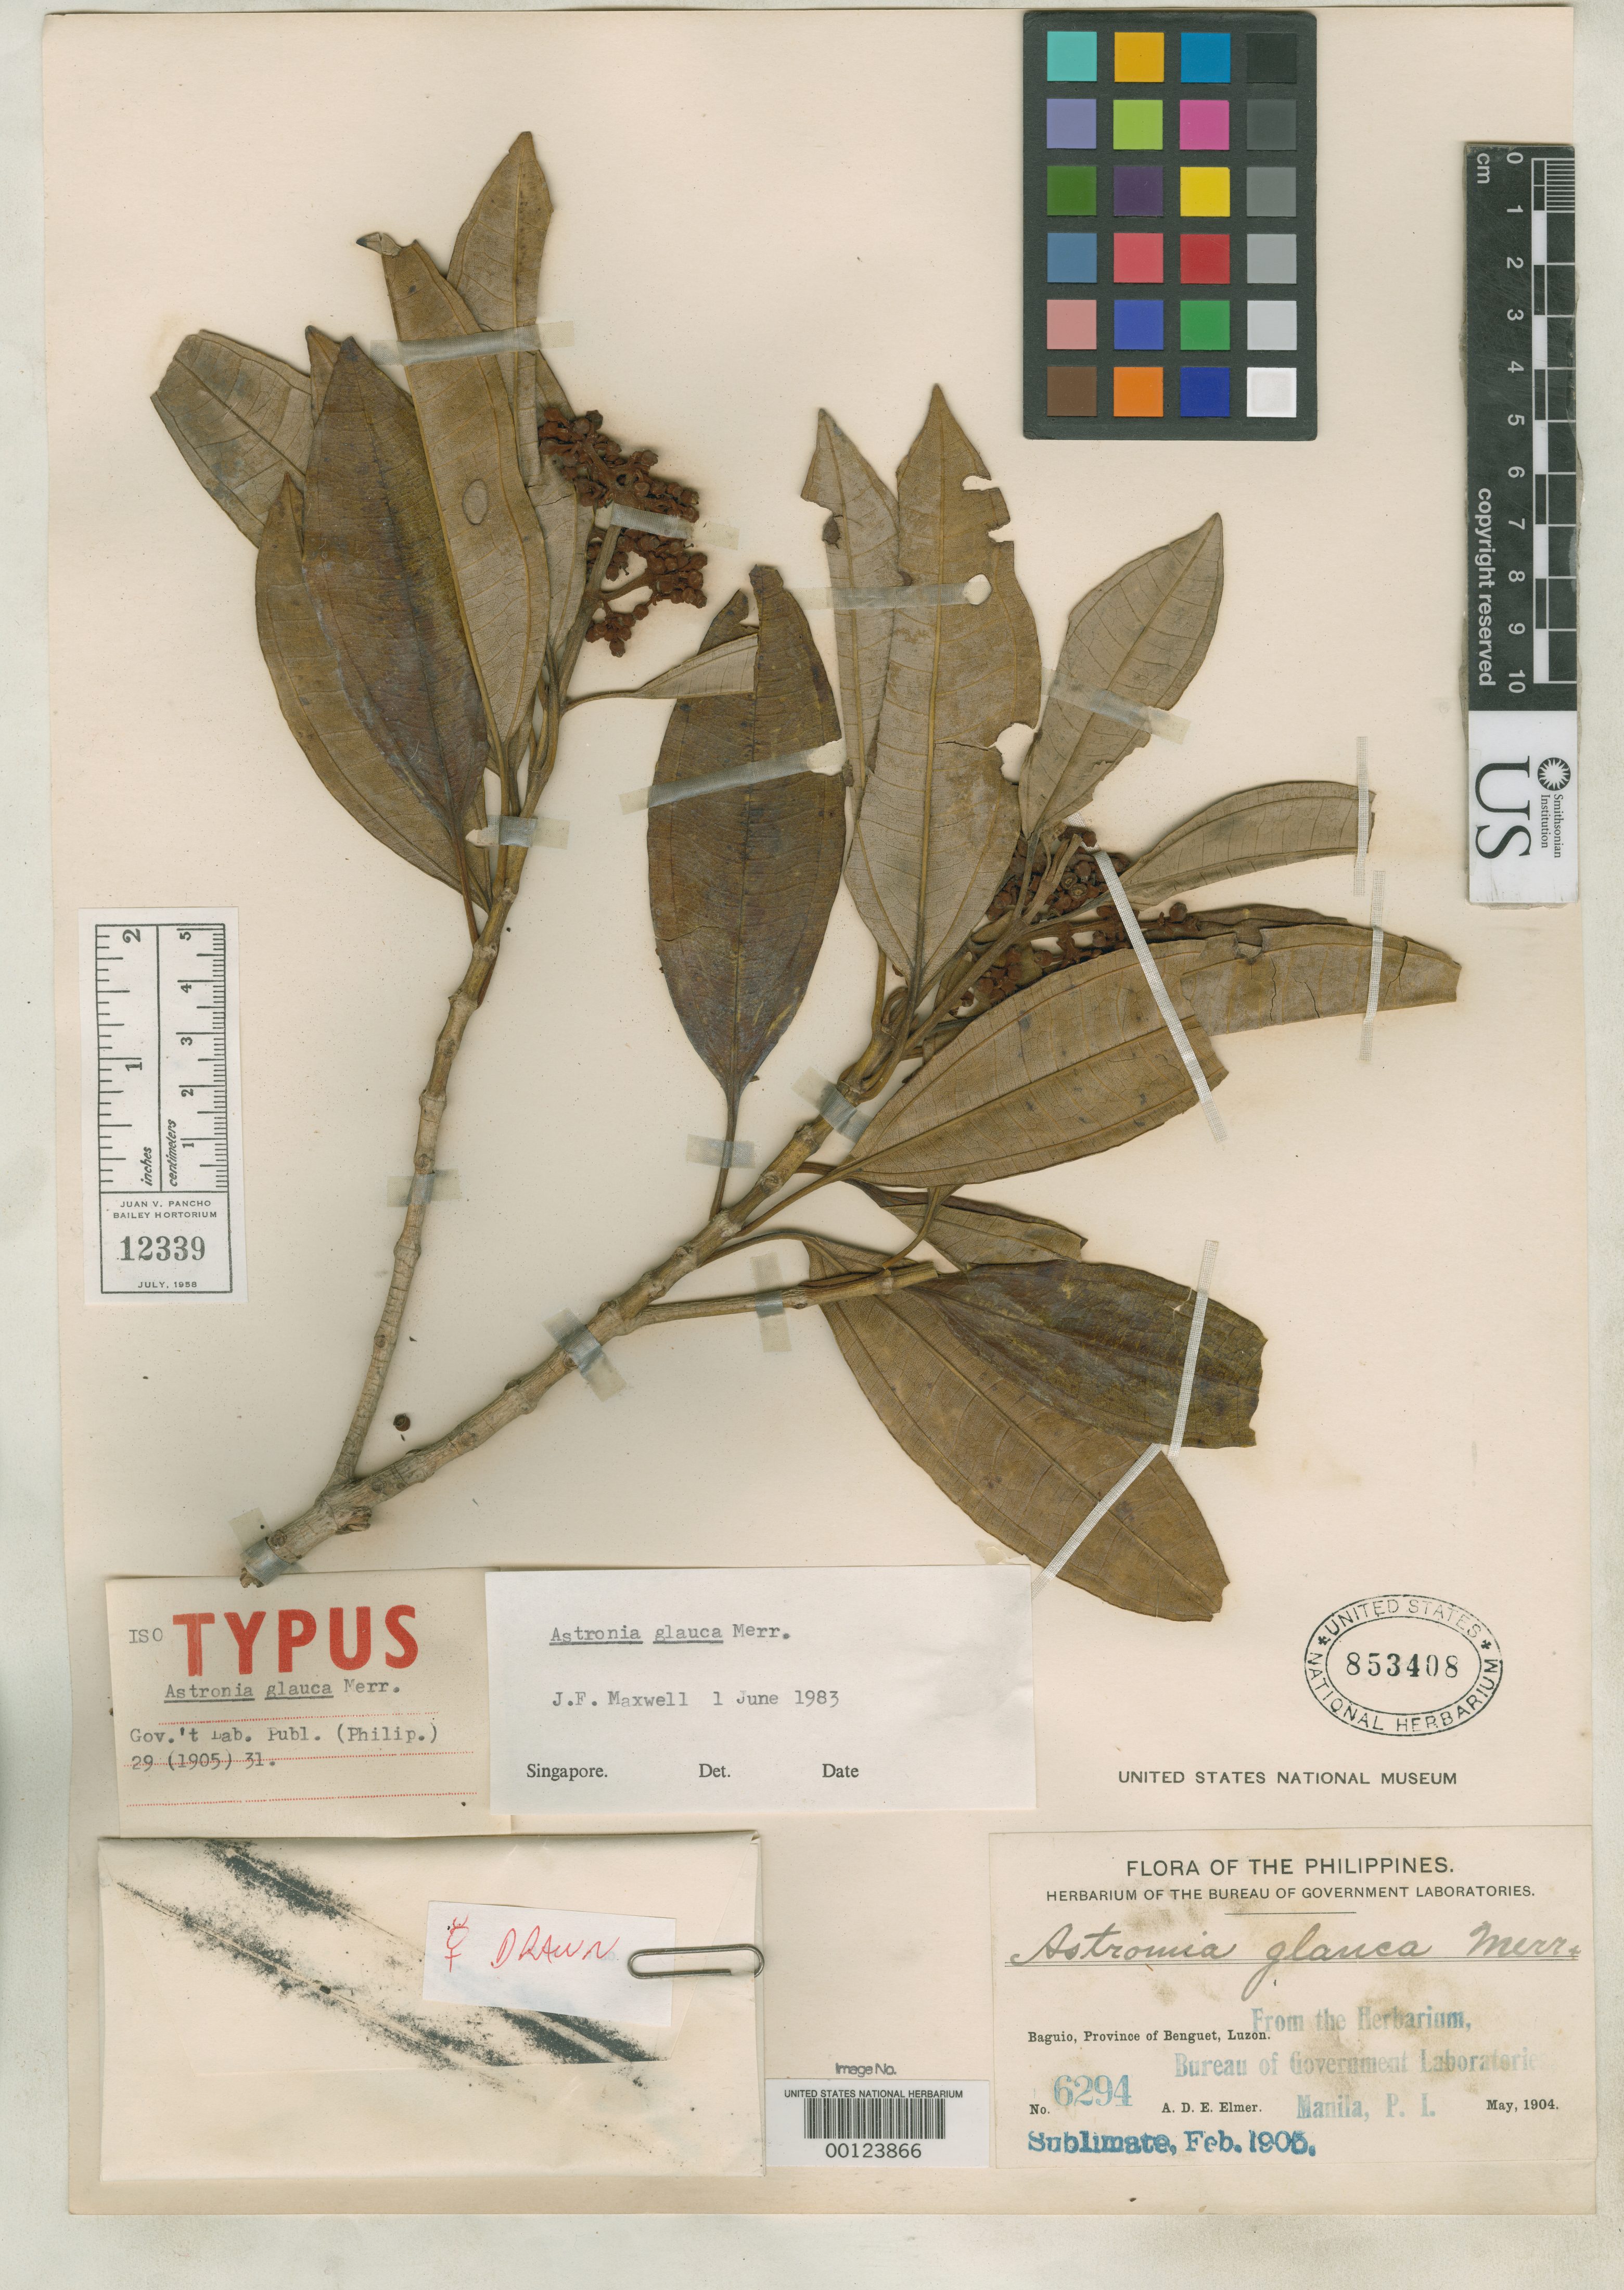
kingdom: Plantae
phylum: Tracheophyta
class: Magnoliopsida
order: Myrtales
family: Melastomataceae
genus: Astronia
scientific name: Astronia glauca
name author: Merr.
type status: Isotype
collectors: A. D. E. Elmer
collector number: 6294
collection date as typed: May 1904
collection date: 1904-05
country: Philippines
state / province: Cordillera (Administrative Region)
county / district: Benguet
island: Luzon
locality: Baguio.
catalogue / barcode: US 853408